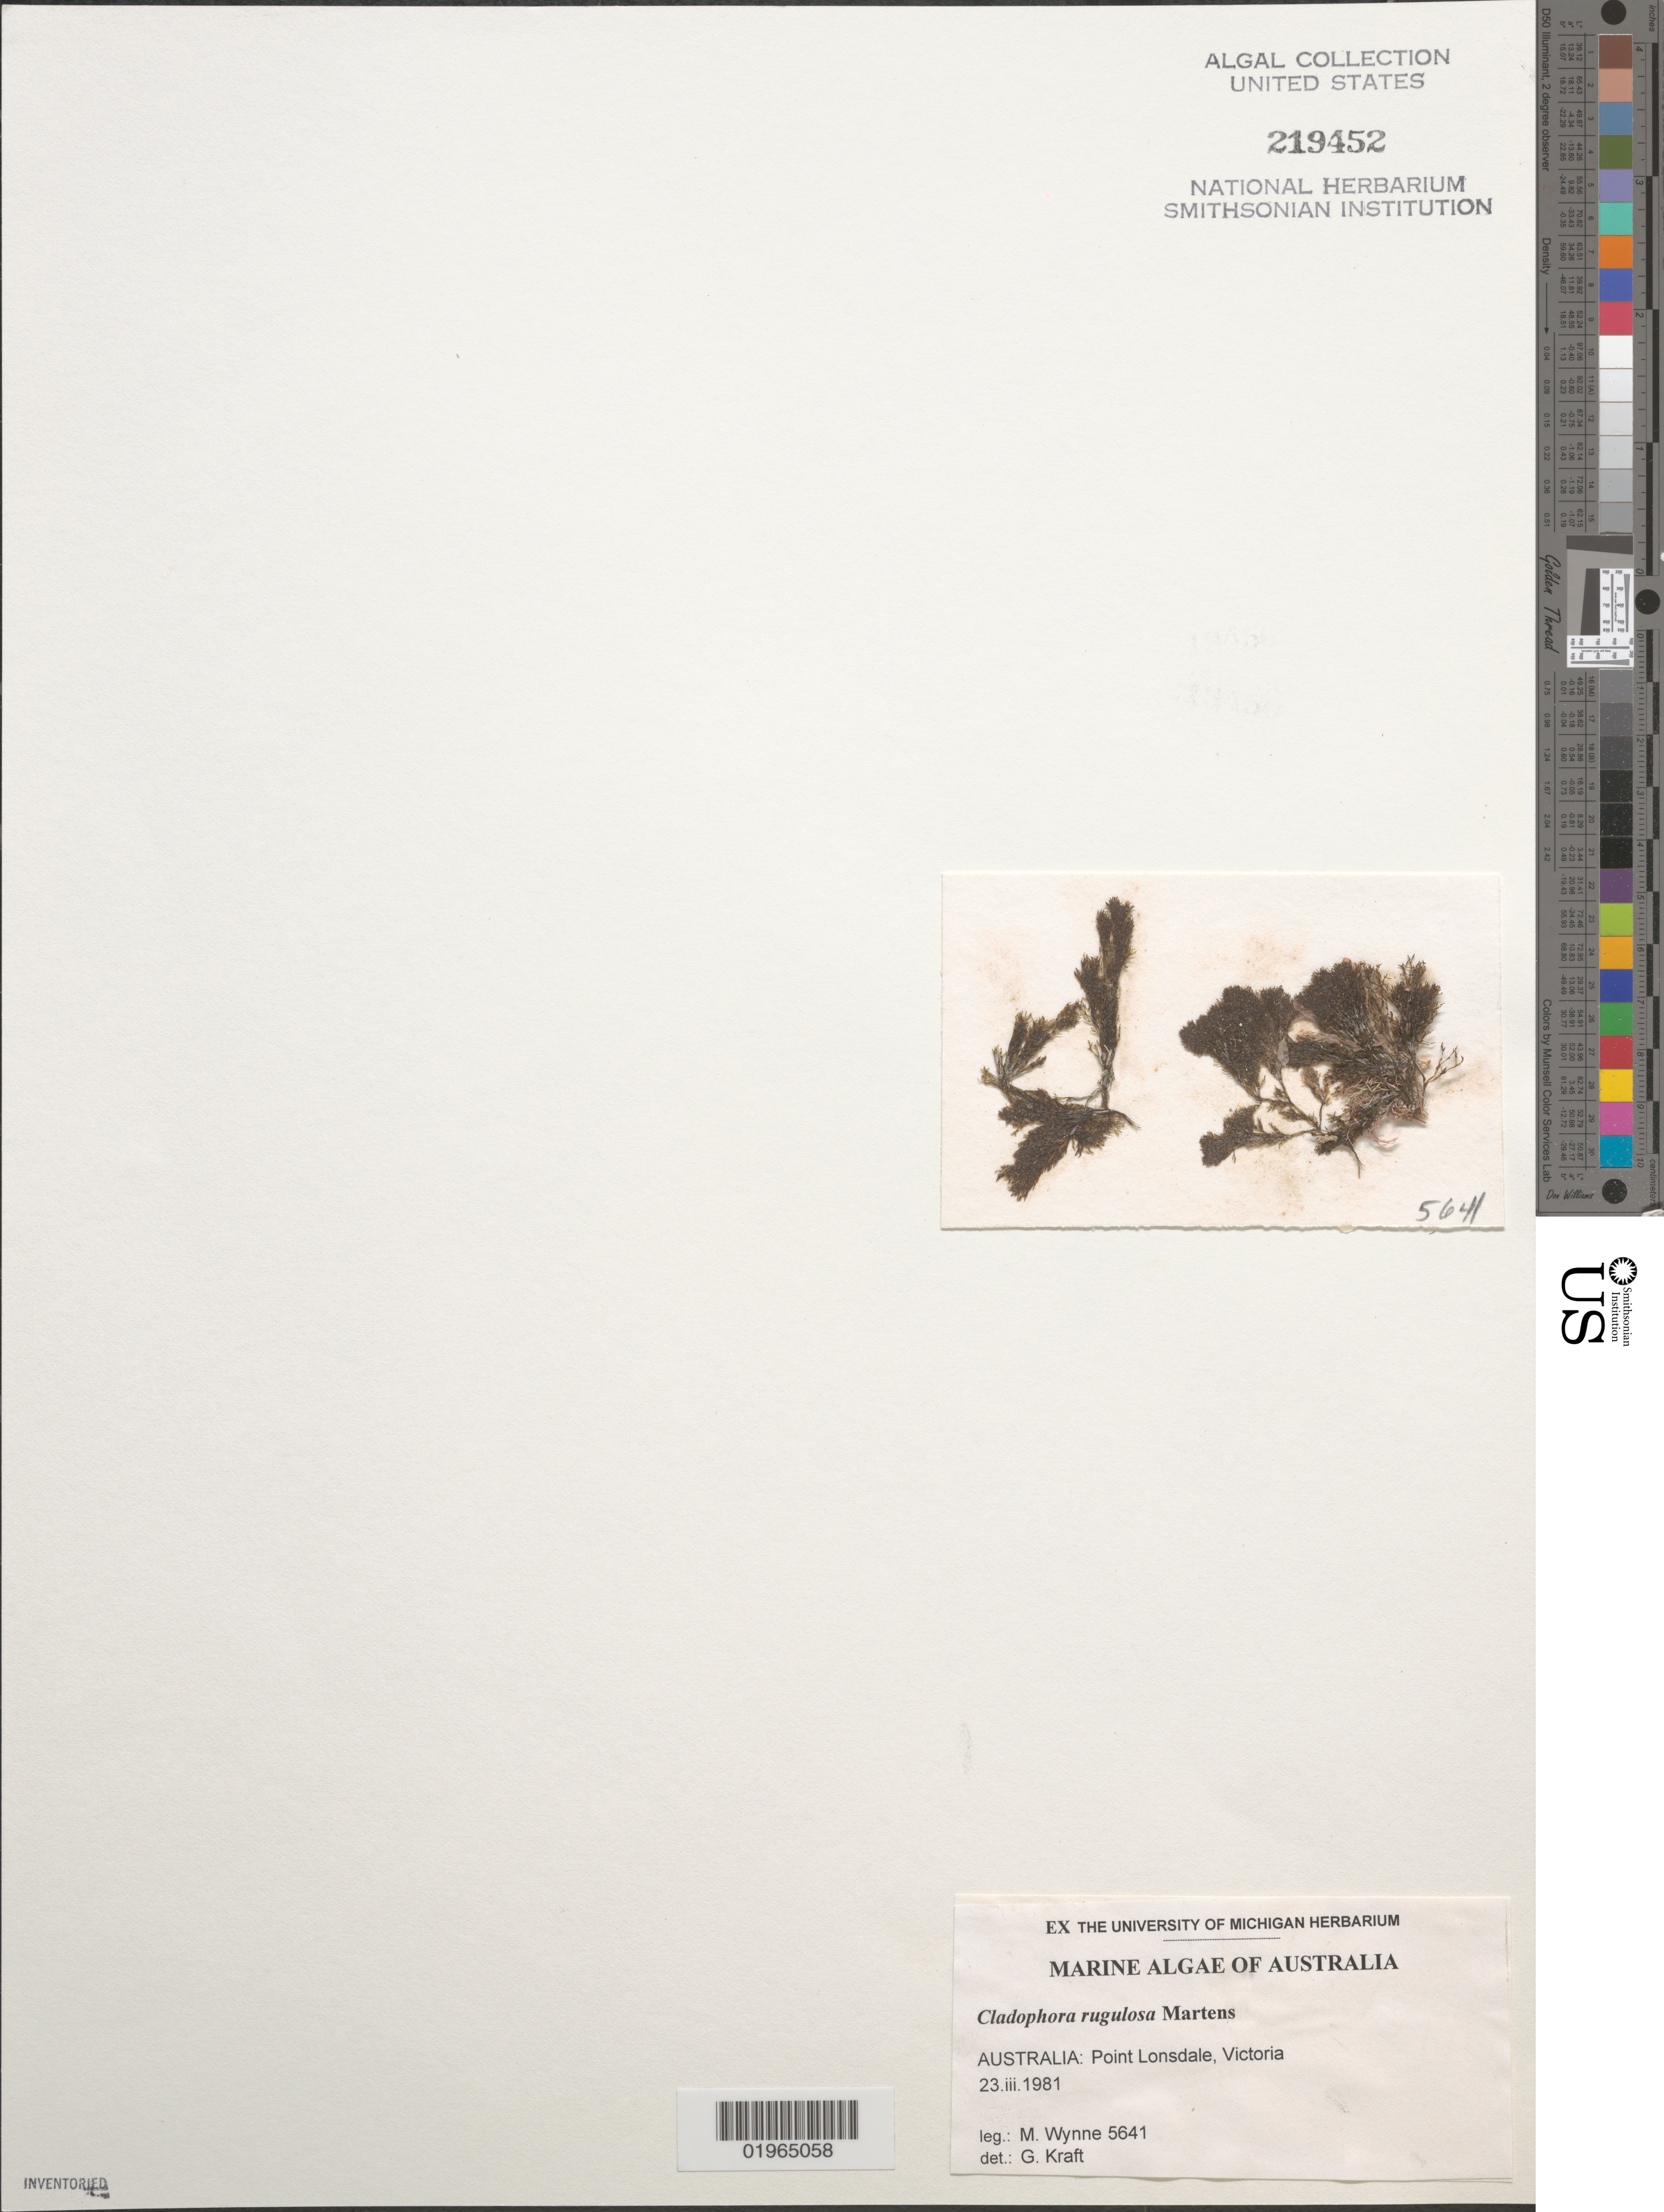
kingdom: Plantae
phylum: Chlorophyta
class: Ulvophyceae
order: Cladophorales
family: Cladophoraceae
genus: Cladophora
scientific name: Cladophora rugulosa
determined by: Kraft, G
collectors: M.J. Wynne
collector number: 5641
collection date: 1981-03-23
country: Australia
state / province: Victoria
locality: Point Lonsdale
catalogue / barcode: US 219452